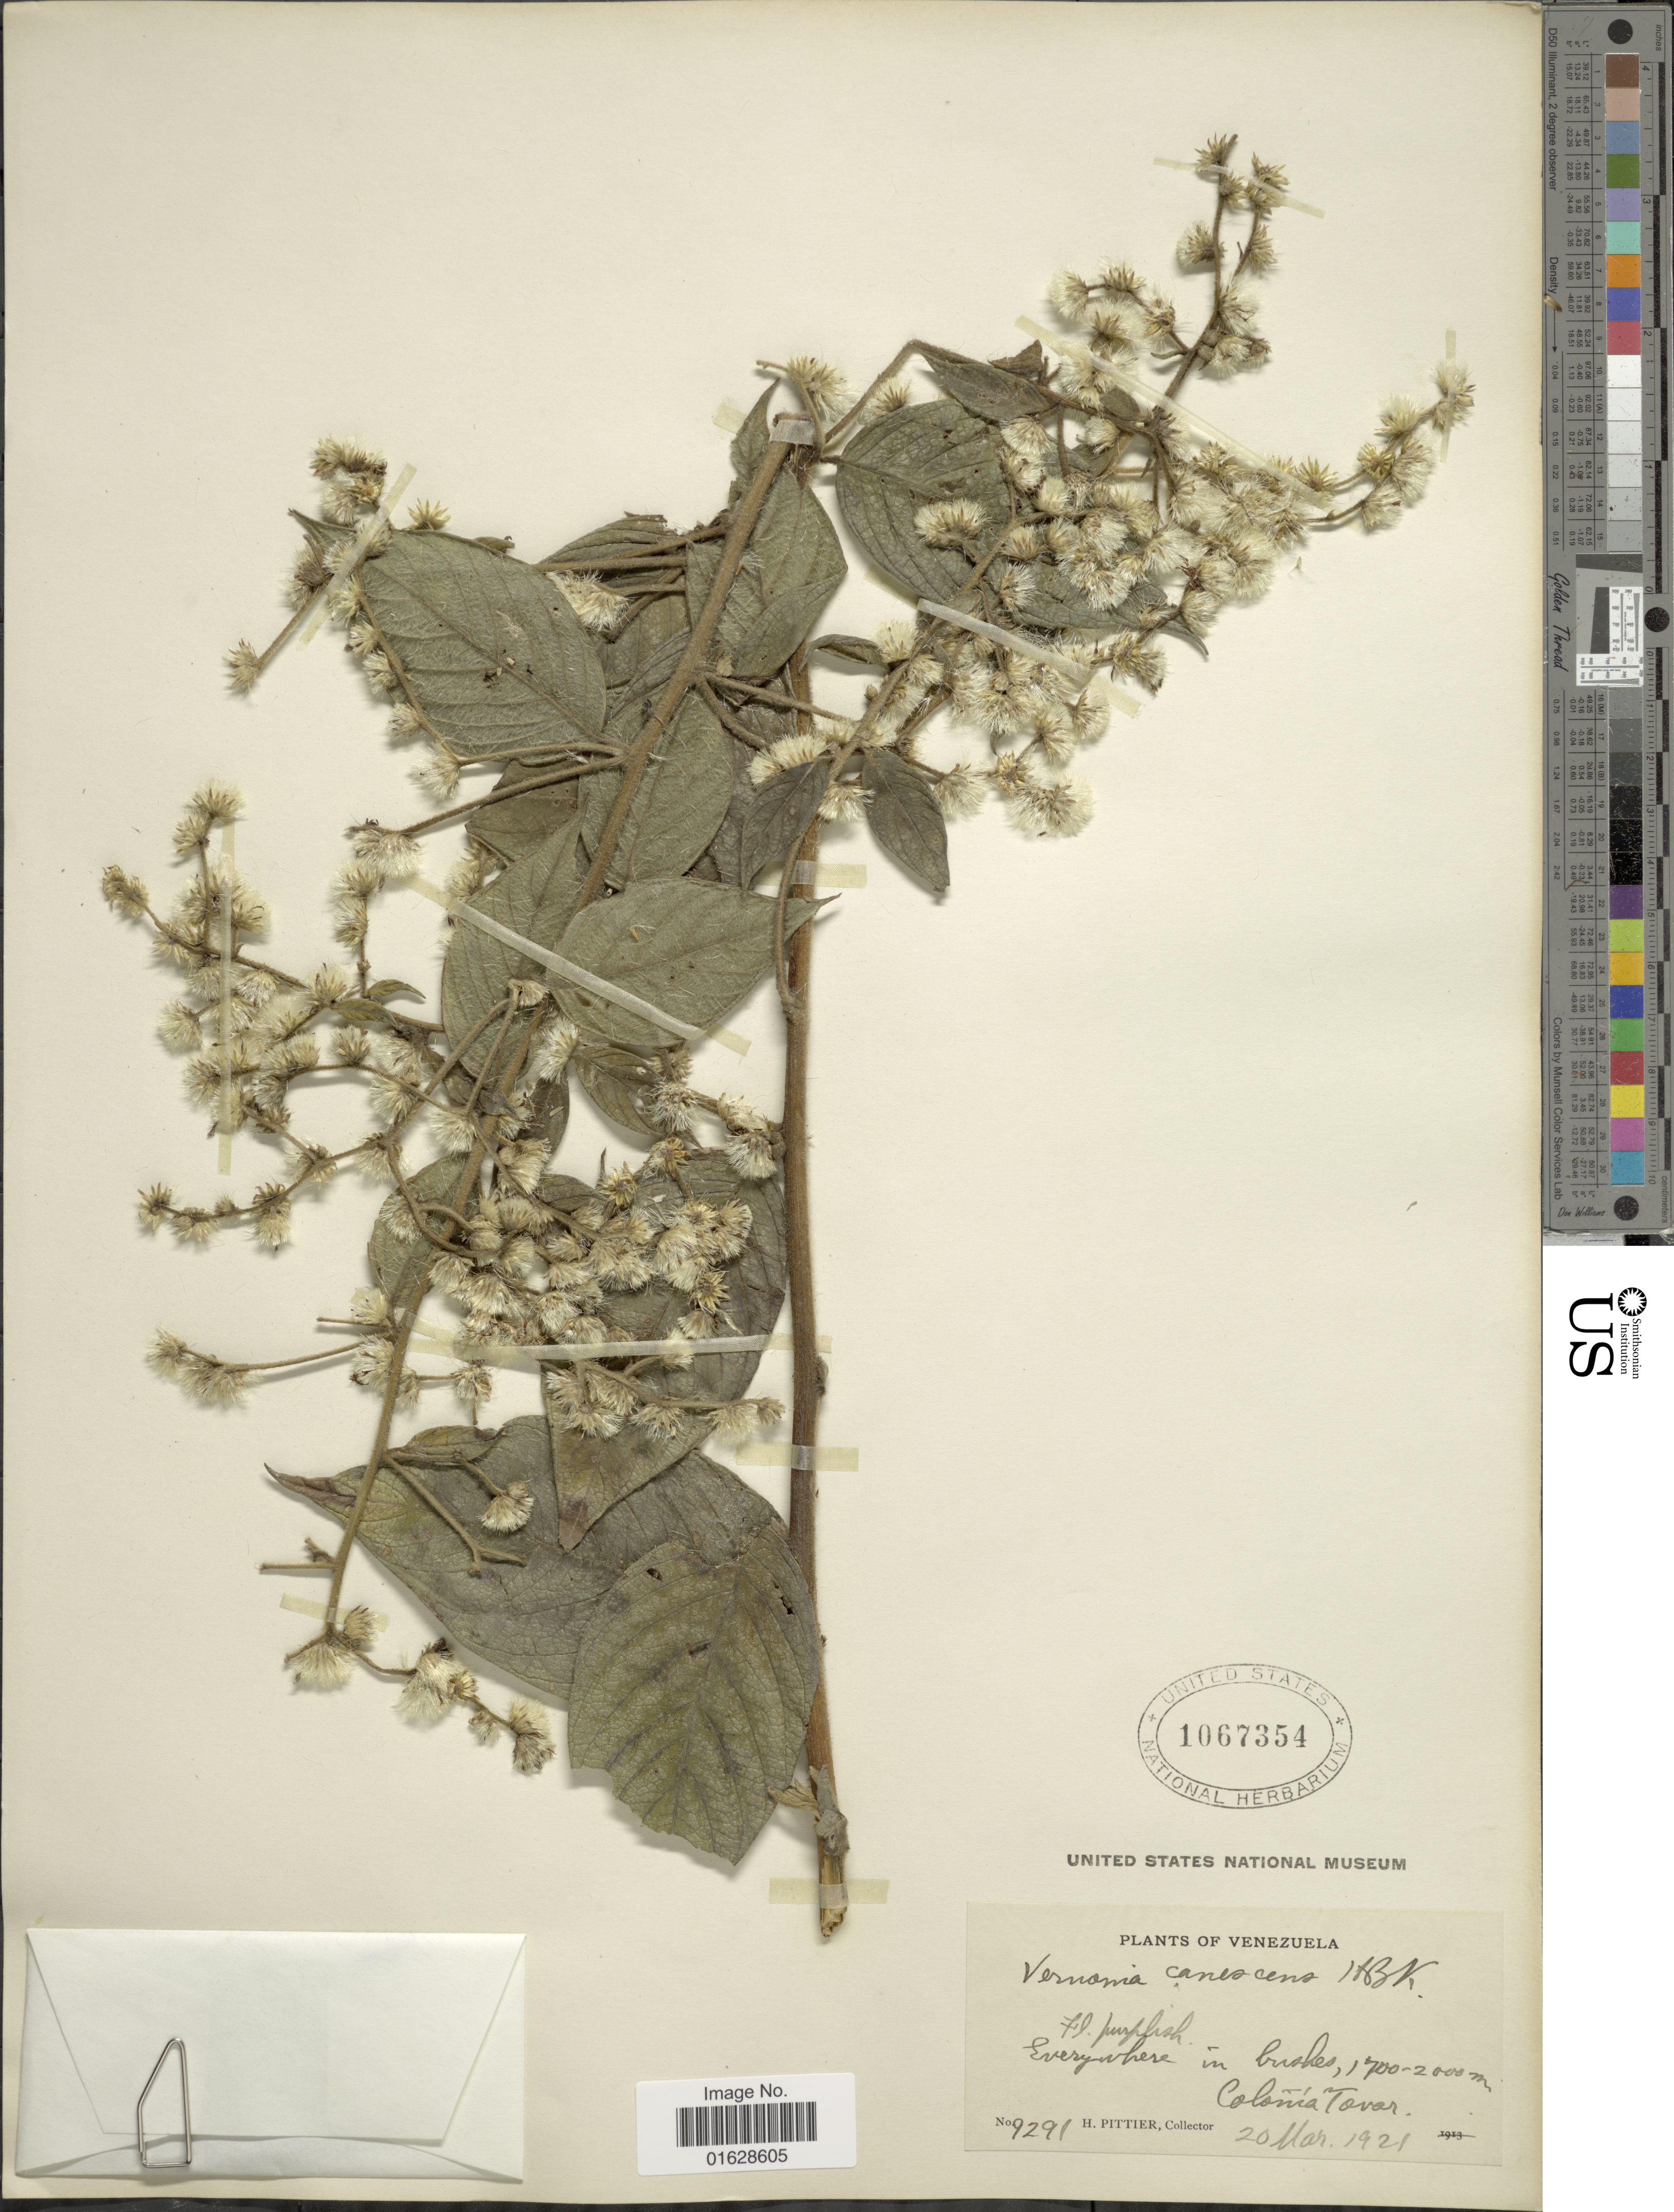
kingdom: Plantae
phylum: Tracheophyta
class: Magnoliopsida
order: Asterales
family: Asteraceae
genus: Lepidaploa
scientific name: Lepidaploa canescens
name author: (Kunth) H. Rob.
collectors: H. F. Pittier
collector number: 9291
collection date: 1921-03-20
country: Venezuela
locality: Venezuela. Everywheren in Crishes. Colonia Tovar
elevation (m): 1700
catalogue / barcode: US 1067354